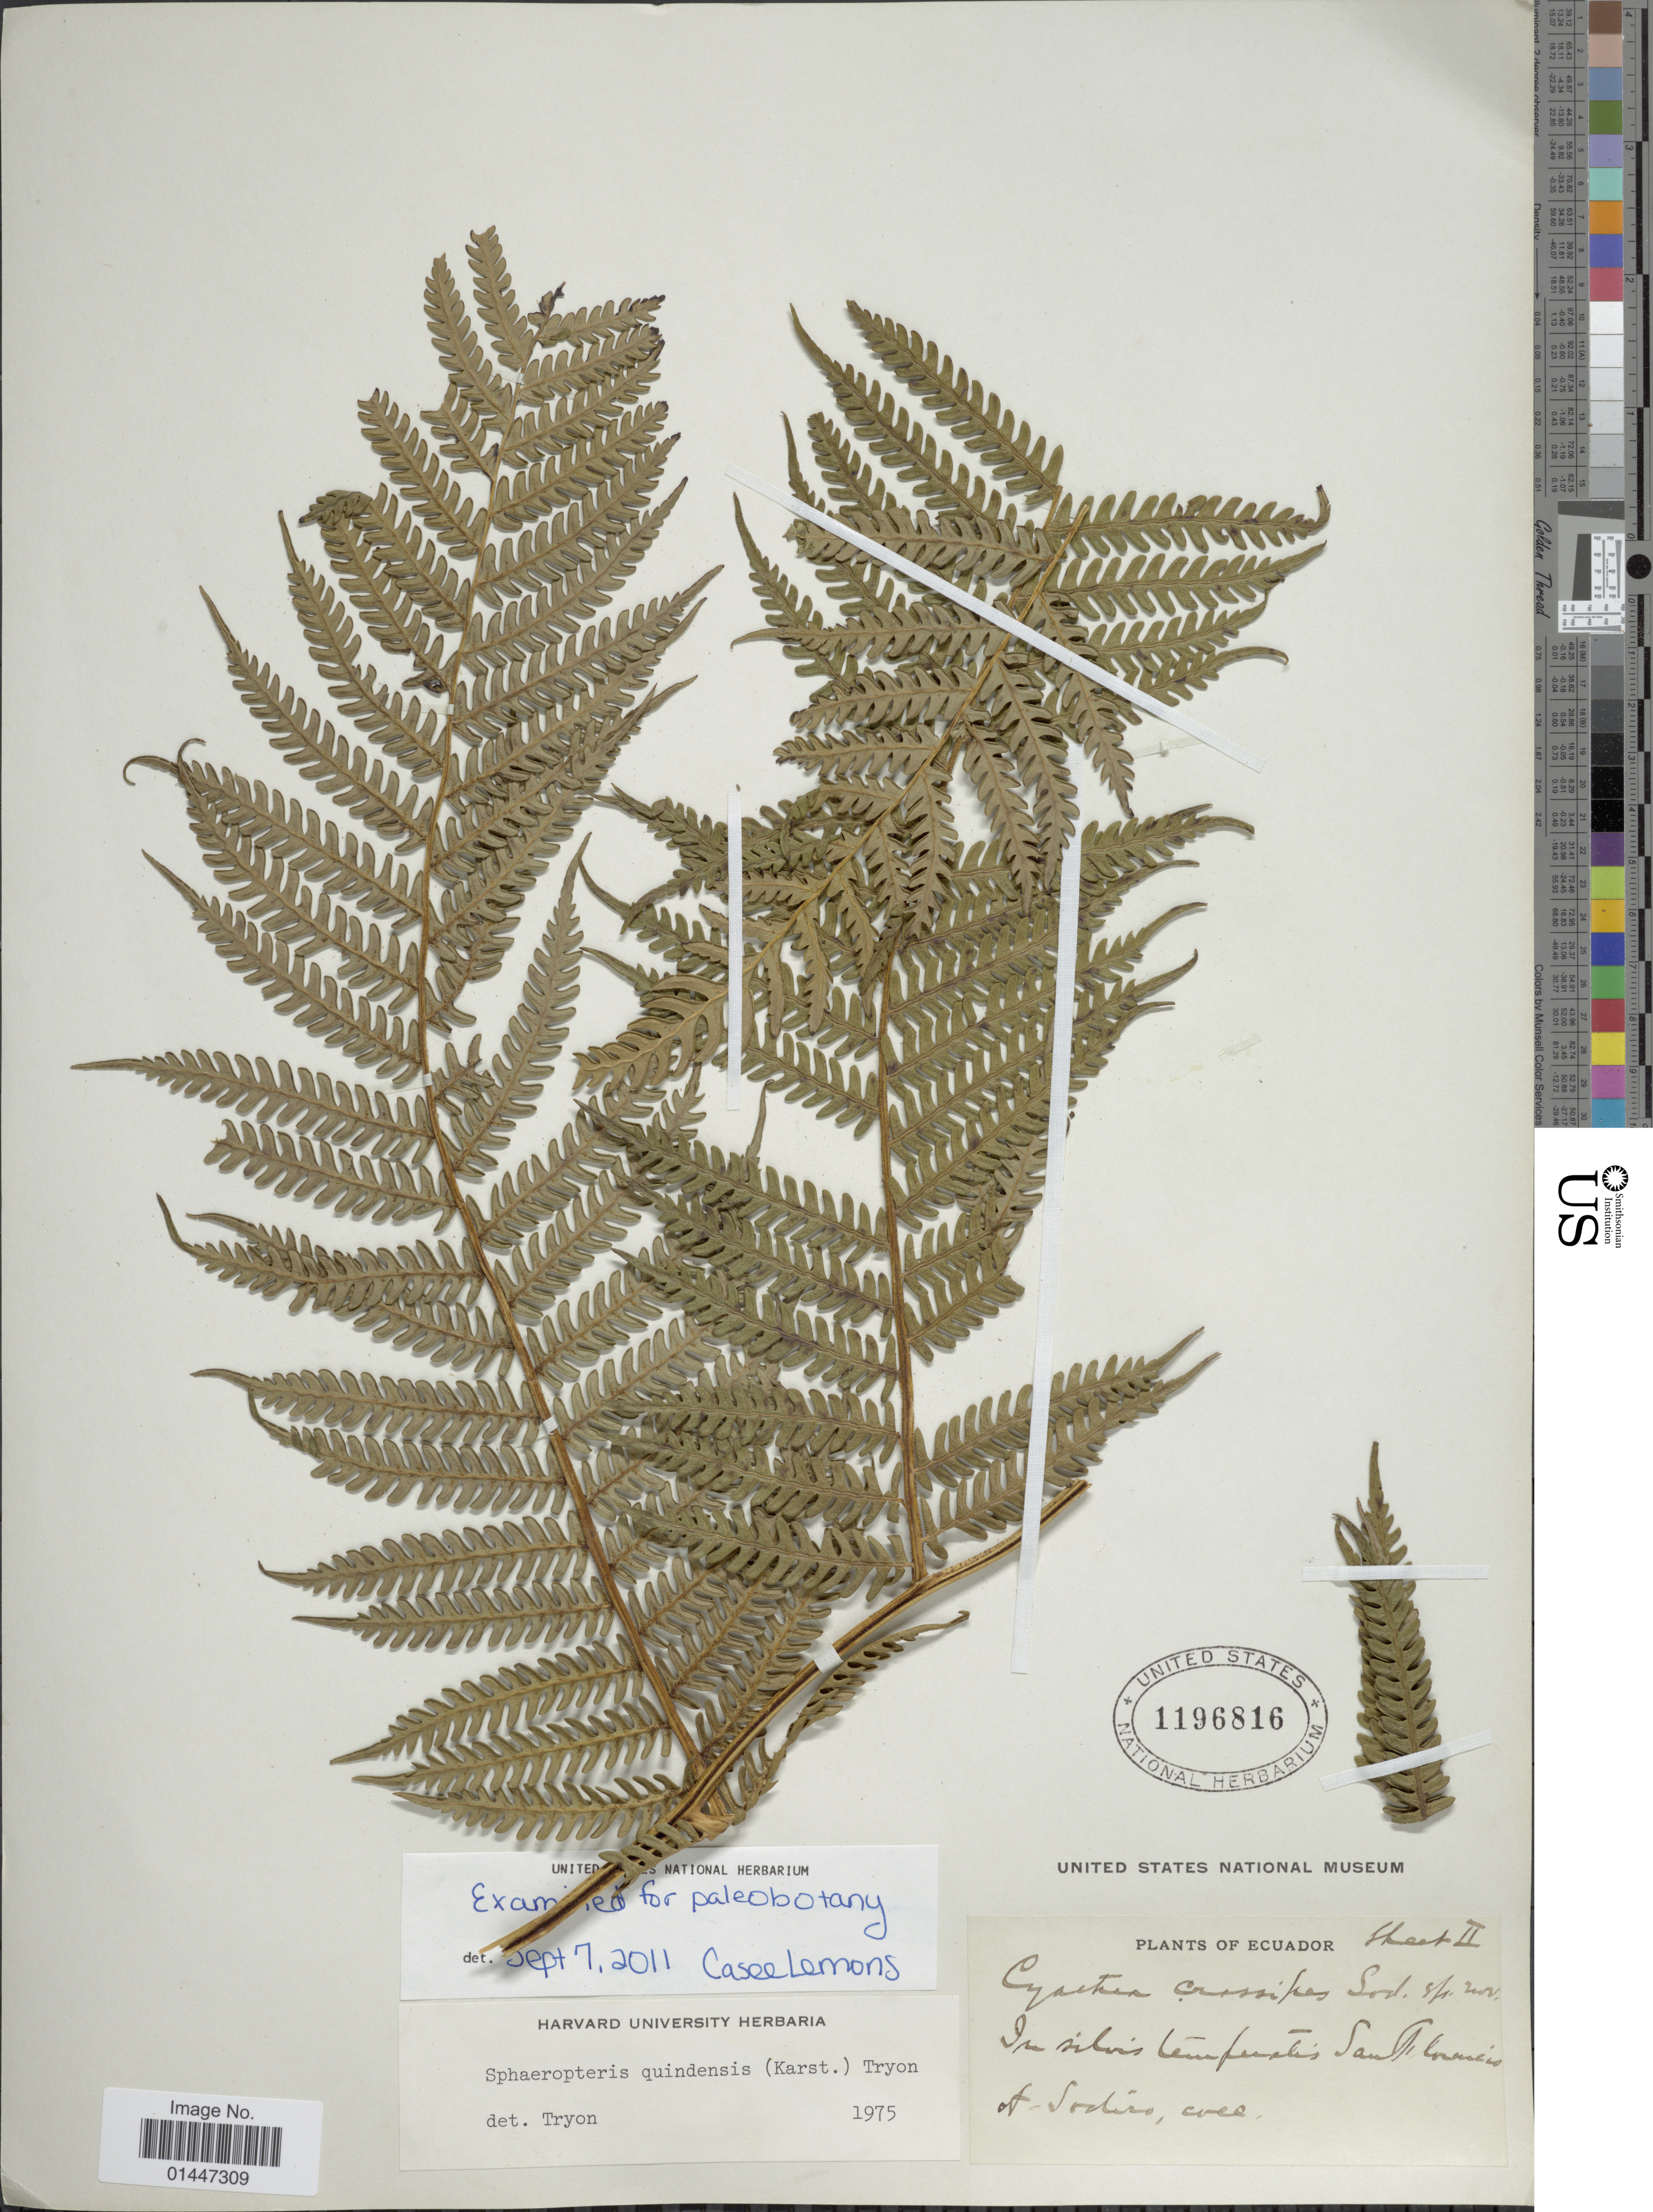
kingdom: Plantae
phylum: Tracheophyta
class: Polypodiopsida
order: Cyatheales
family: Cyatheaceae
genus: Sphaeropteris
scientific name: Sphaeropteris quindiuensis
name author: (H. Karst.) R.M. Tryon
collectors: L. Sodiro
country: Ecuador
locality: In silvis temperatis San Florencio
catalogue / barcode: US 1196816